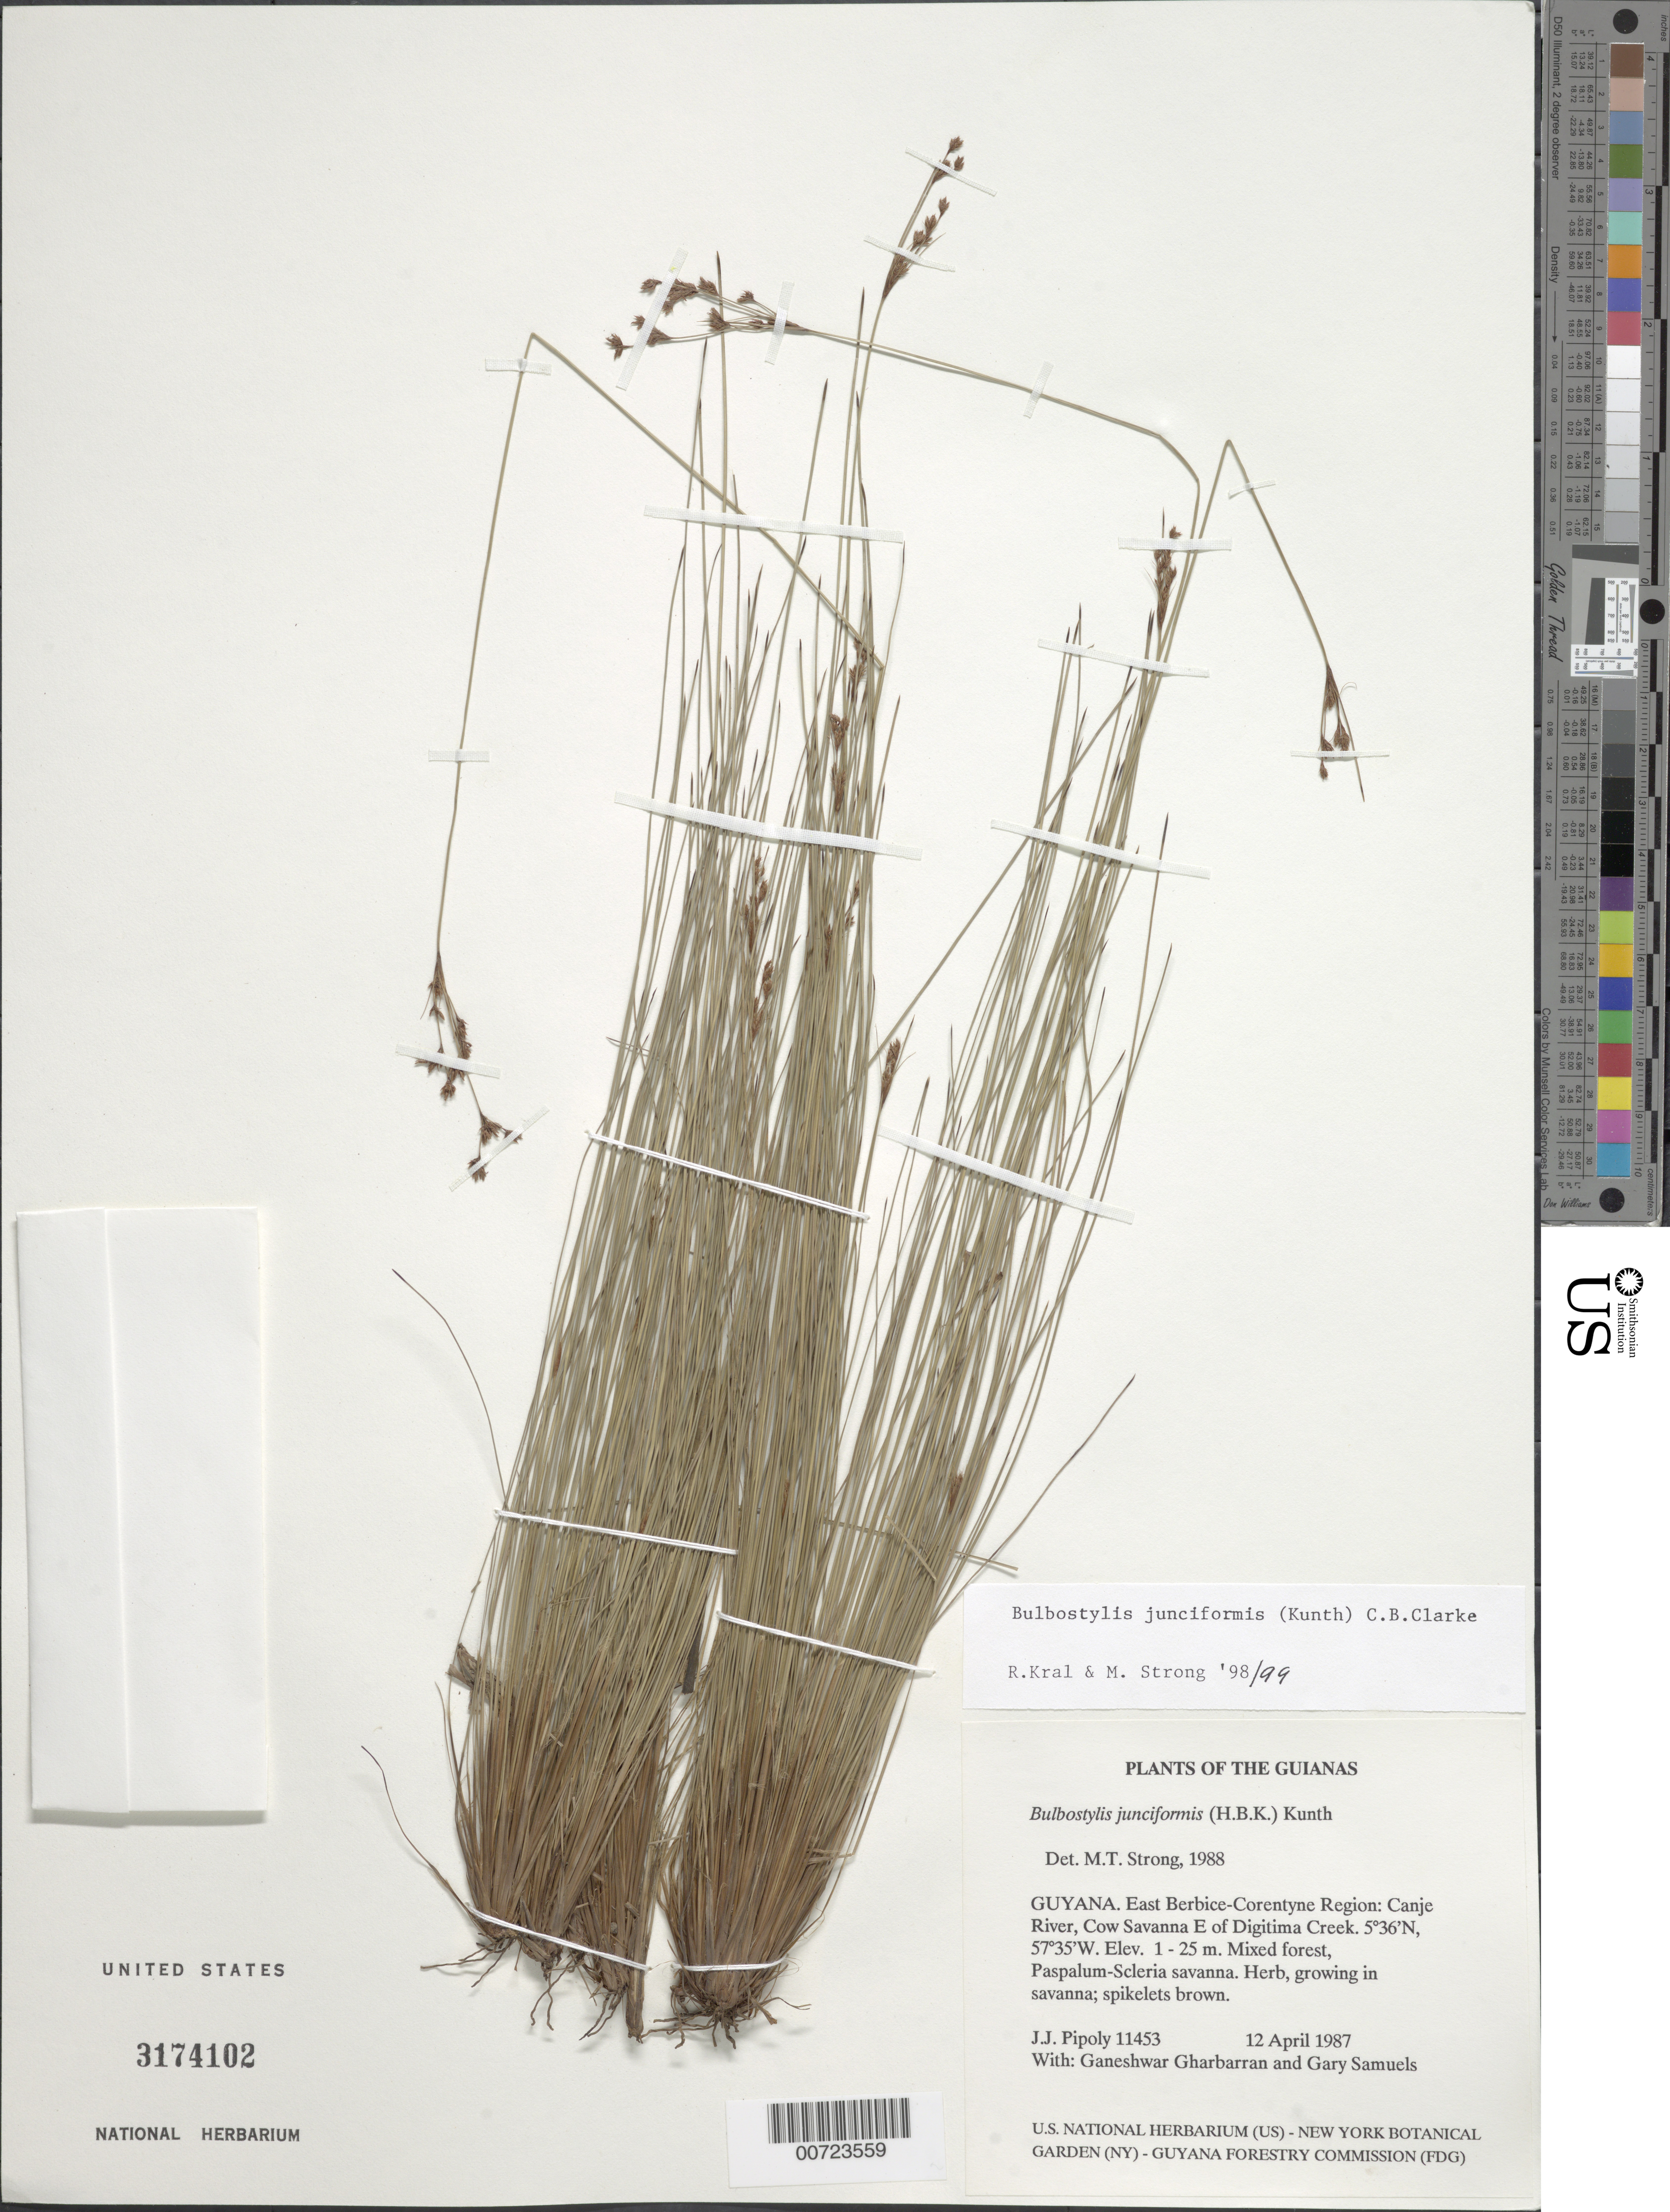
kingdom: Plantae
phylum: Tracheophyta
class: Liliopsida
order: Poales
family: Cyperaceae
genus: Bulbostylis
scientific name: Bulbostylis junciformis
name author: (Kunth) C.B. Clarke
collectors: J. J. Pipoly, G. Gharbarran & G. Samuels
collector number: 11453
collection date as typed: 12 April 1987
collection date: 1987-04-12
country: Guyana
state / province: E. Berbice-Corentyne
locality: Canje River, Cow Savanna E of Digitima Creek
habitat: Mixed forest, Paspalum-Scleria savanna, Eperua gallery forest and mixed scrub on brown and mixed bauxitic sand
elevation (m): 1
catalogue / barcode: US 3174102